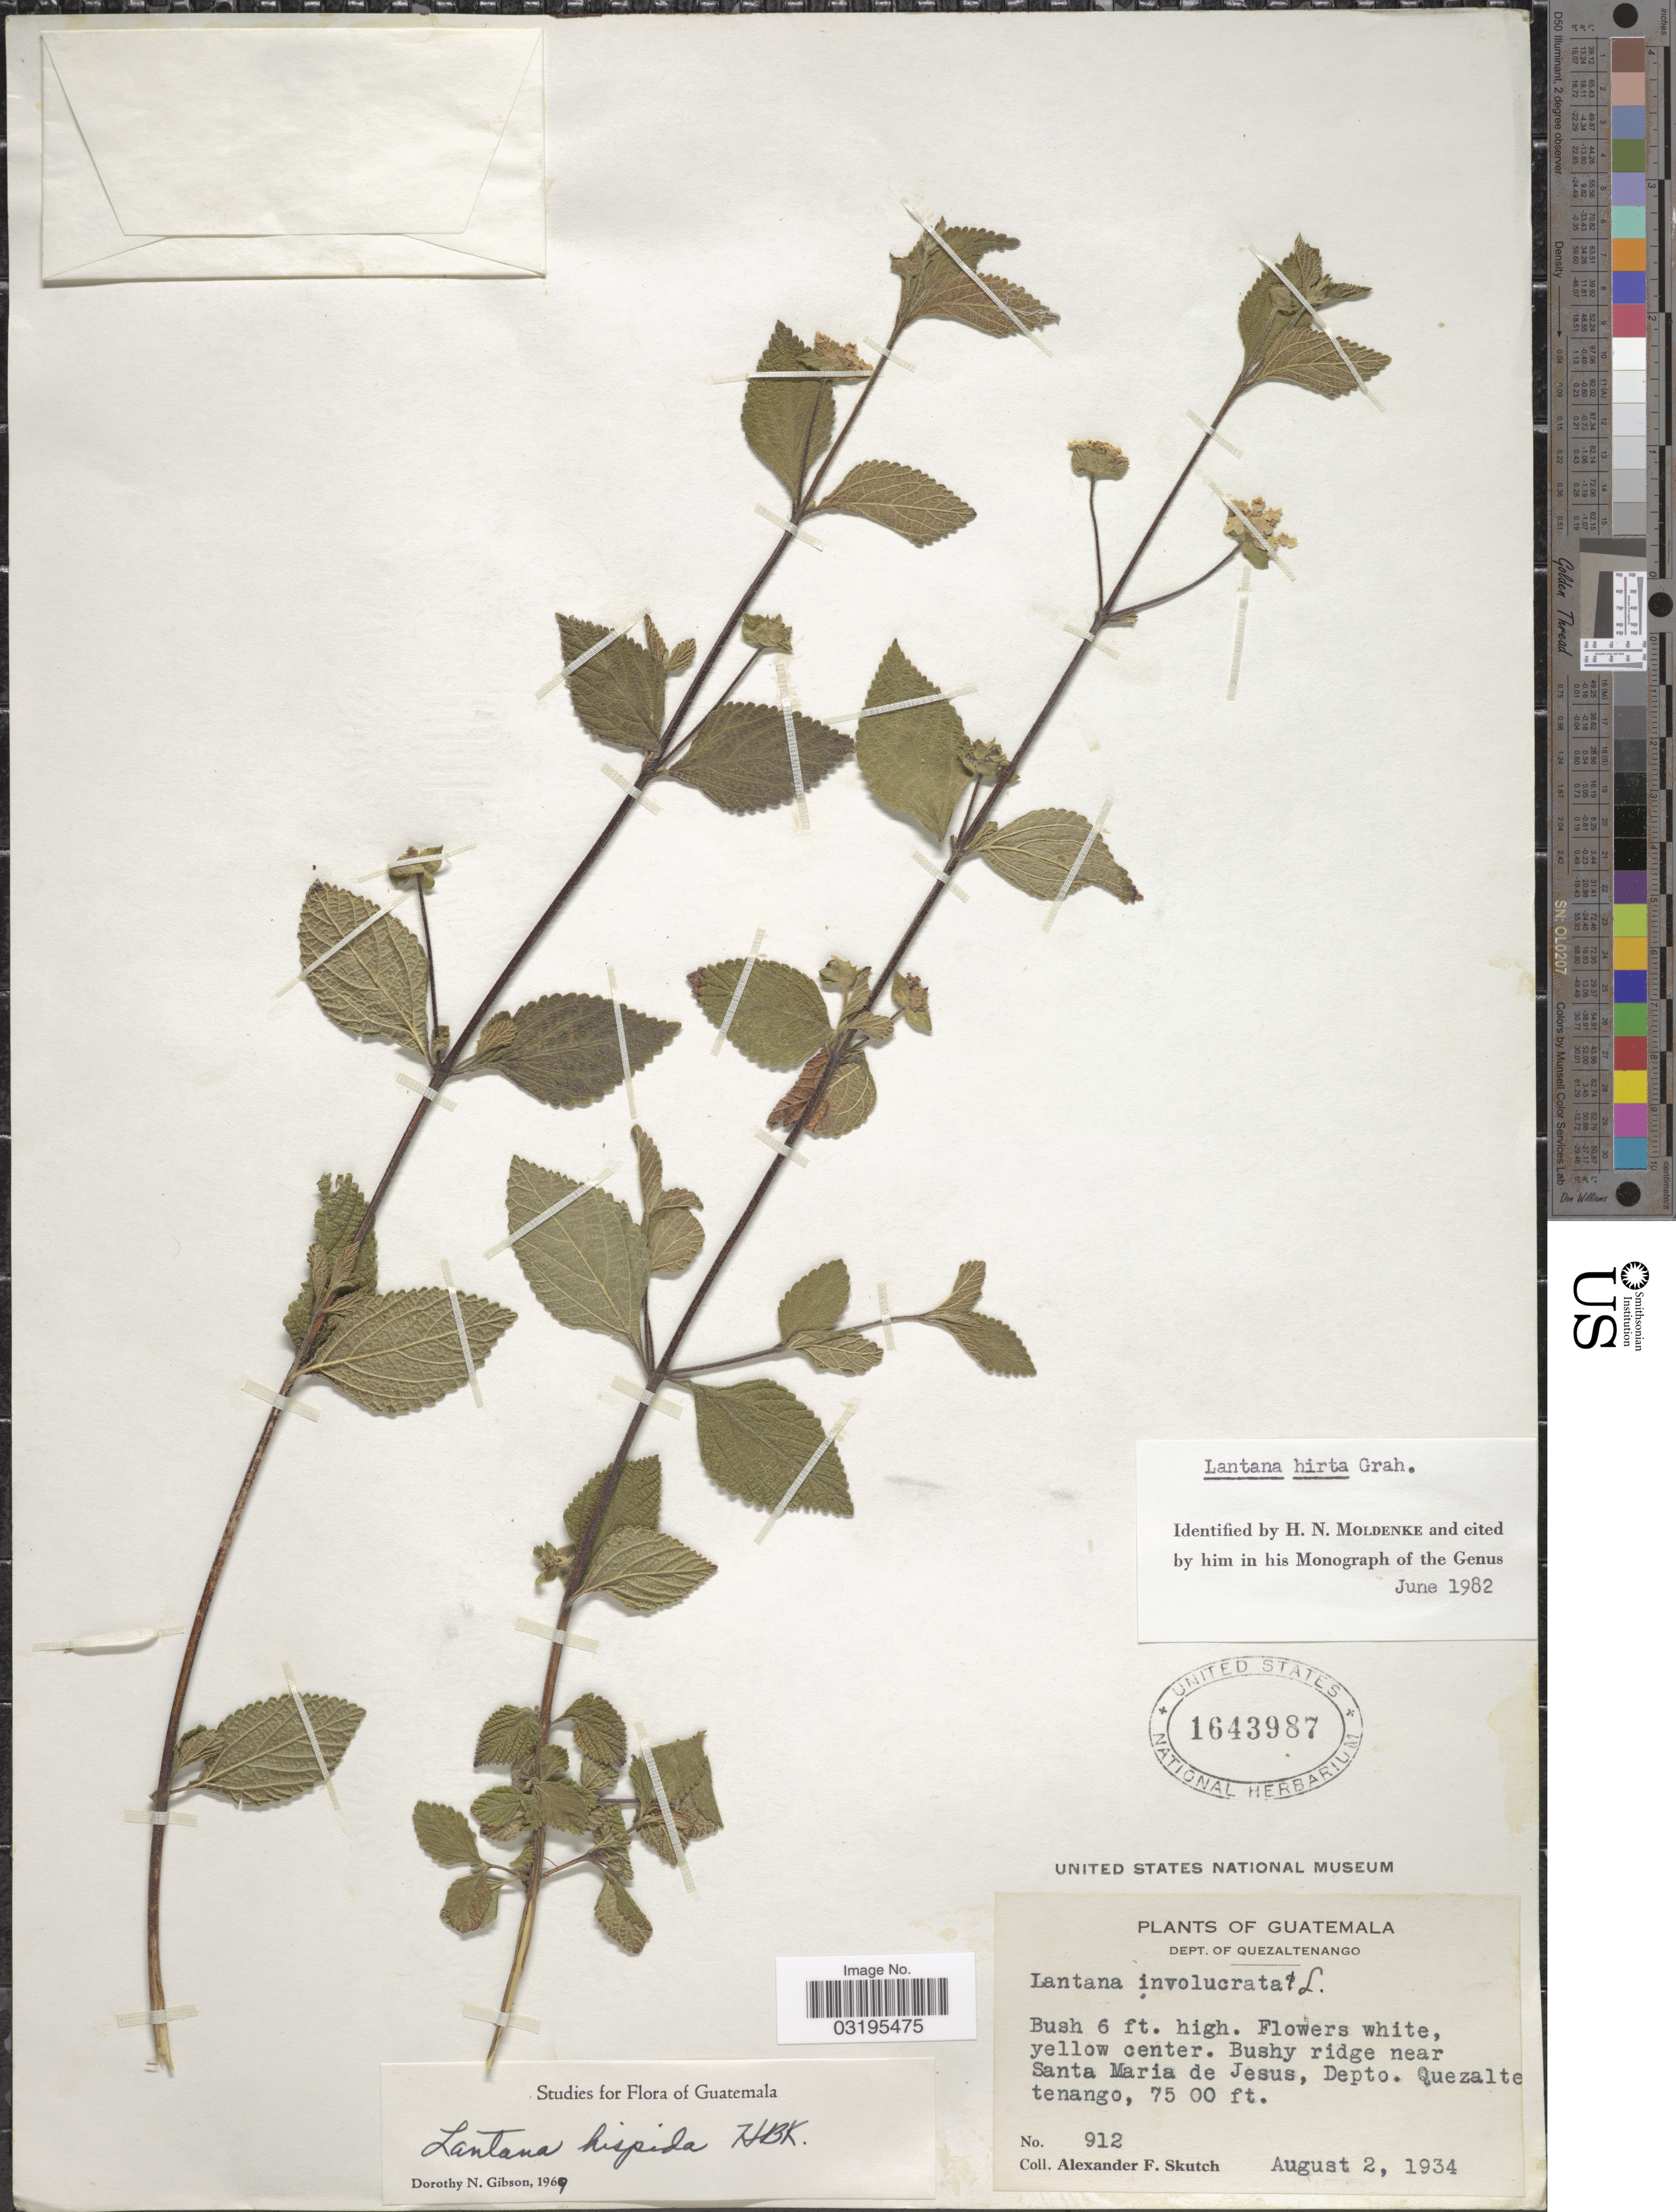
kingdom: Plantae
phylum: Tracheophyta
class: Magnoliopsida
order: Lamiales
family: Verbenaceae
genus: Lantana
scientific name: Lantana hirta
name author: Graham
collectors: A. F. Skutch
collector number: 912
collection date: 1934-08-02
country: Guatemala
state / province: Quetzaltenango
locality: Dept. of Quezaltenango. Bushy ridge near Santa Maria de Jesus.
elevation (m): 2286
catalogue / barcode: US 1643987